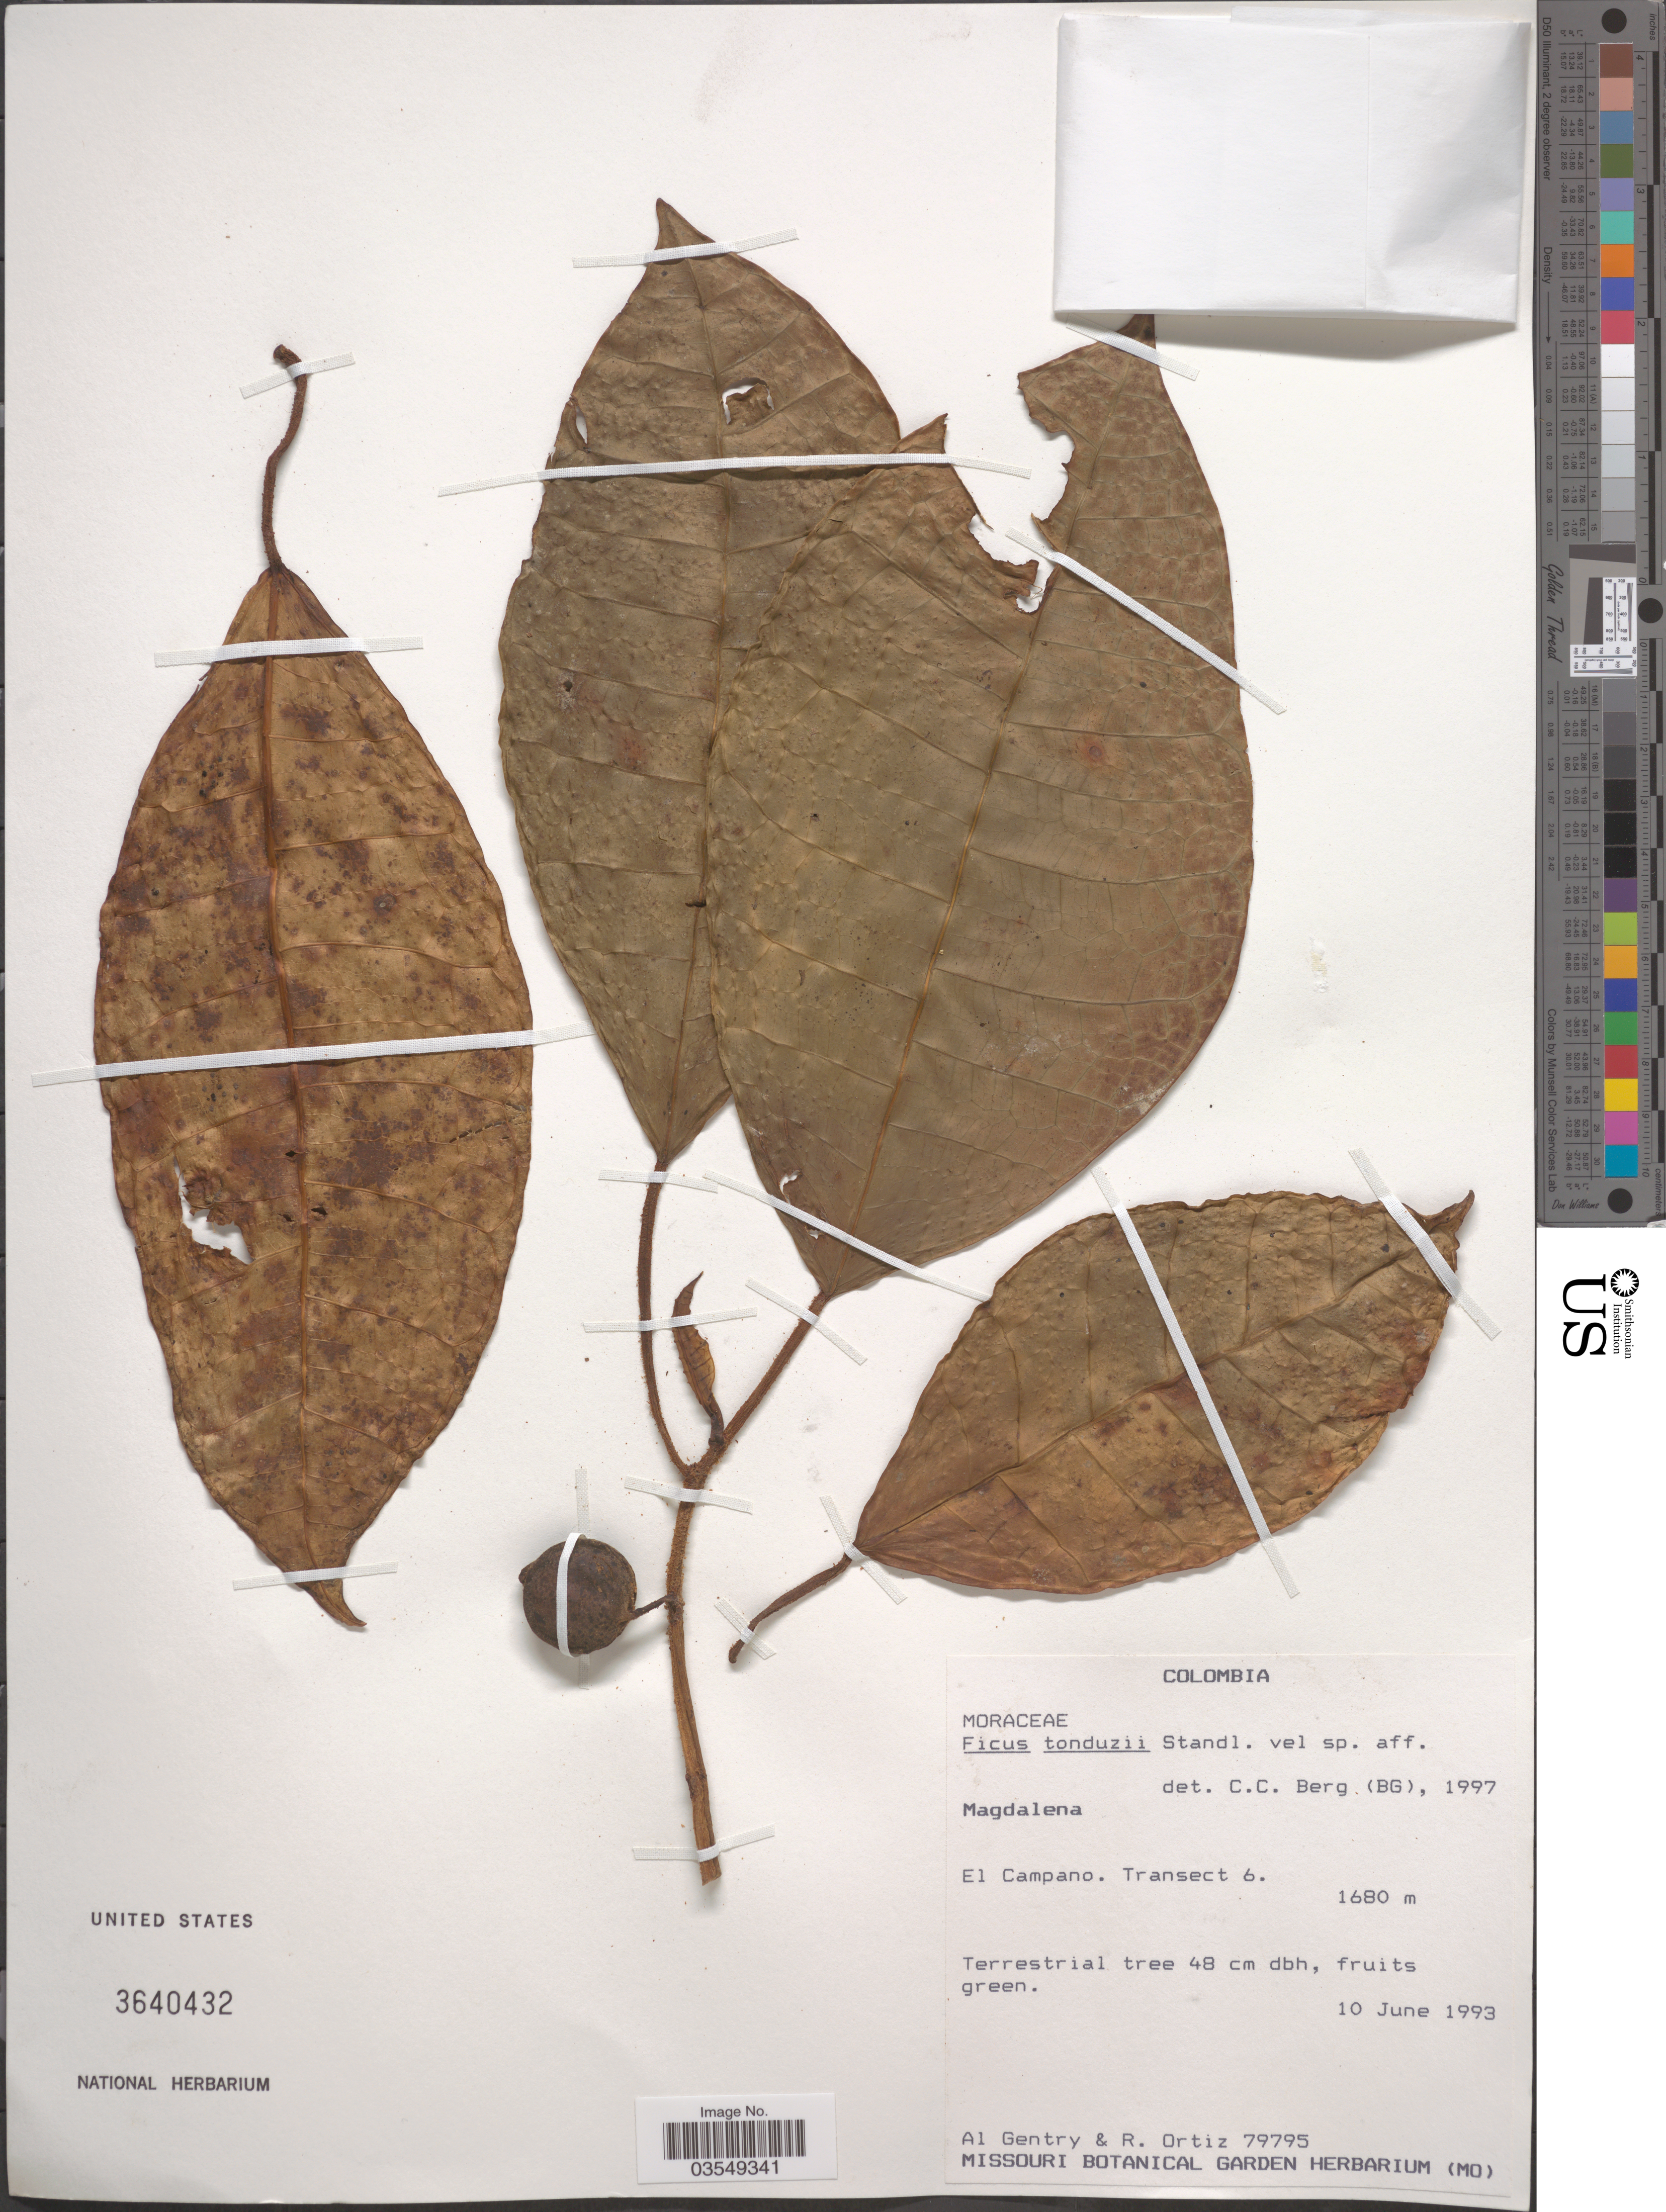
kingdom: Plantae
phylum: Tracheophyta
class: Magnoliopsida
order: Rosales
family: Moraceae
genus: Ficus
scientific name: Ficus tonduzii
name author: Standl.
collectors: A. H. Gentry & R. Ortiz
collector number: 79795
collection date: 1993-06-10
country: Colombia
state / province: Magdalena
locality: El Campano. Transect 6.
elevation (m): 1680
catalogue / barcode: US 3640432